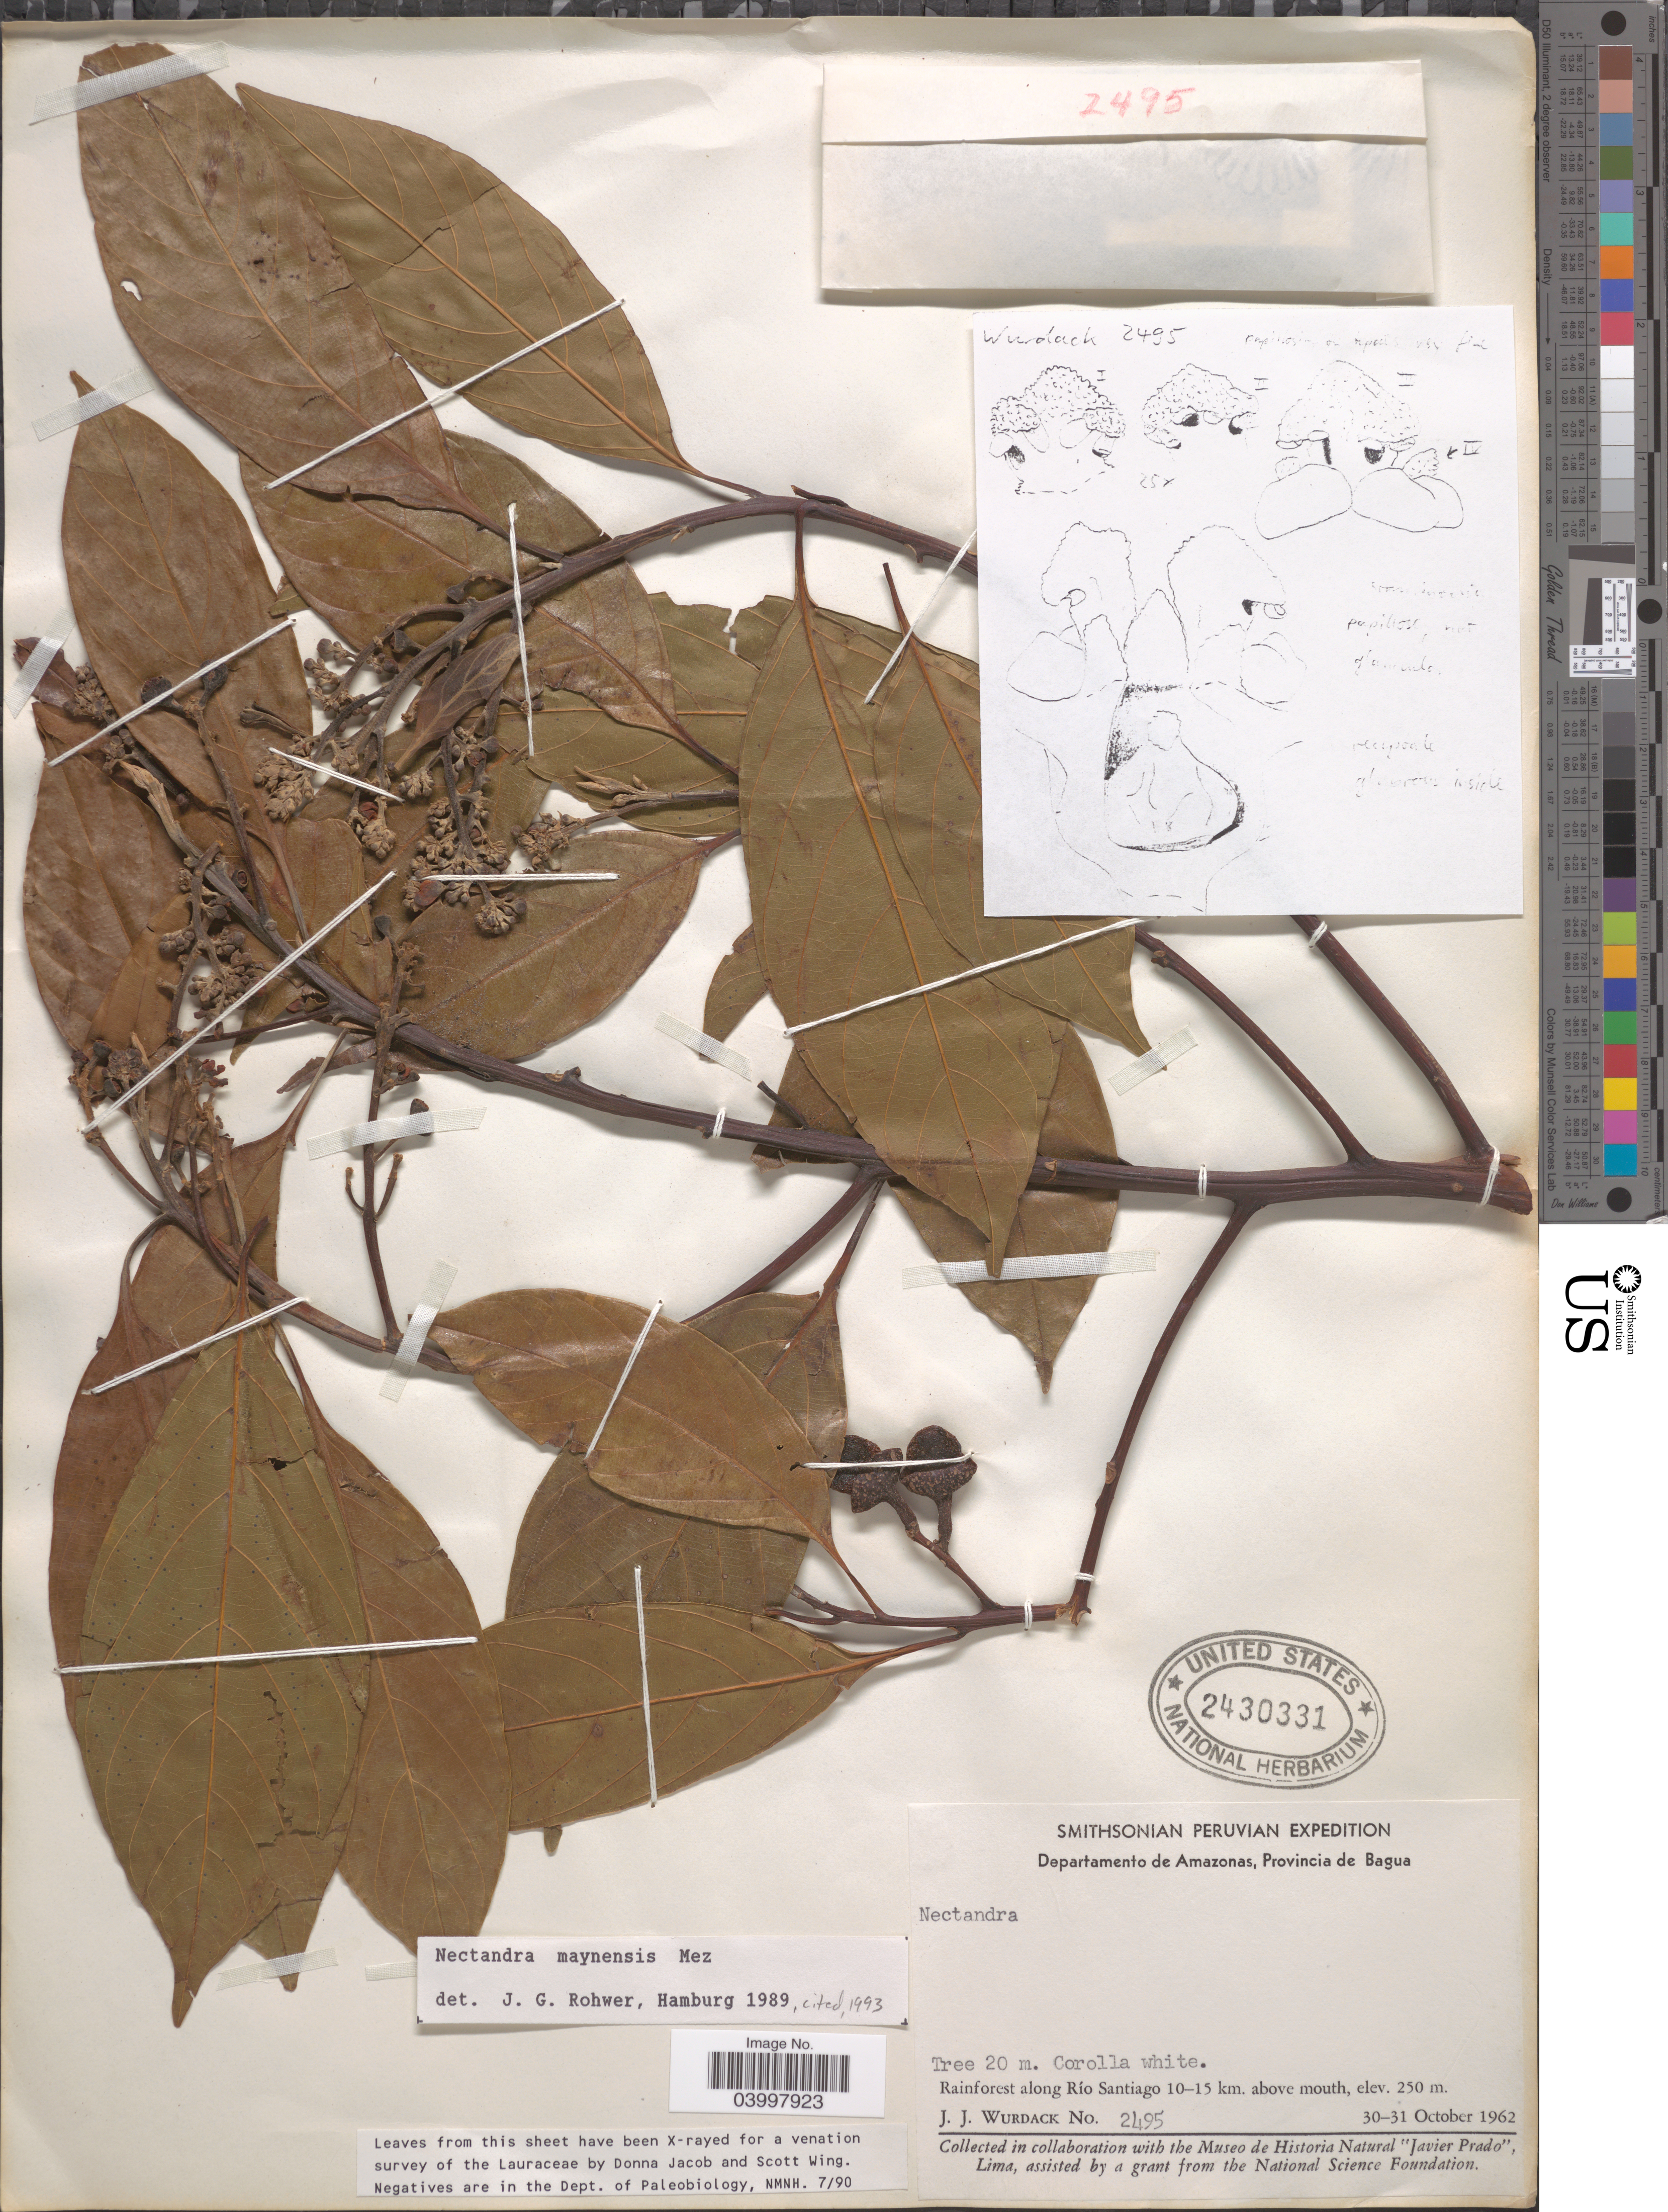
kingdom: Plantae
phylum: Tracheophyta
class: Magnoliopsida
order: Laurales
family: Lauraceae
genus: Nectandra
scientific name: Nectandra maynensis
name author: Mez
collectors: J. J. Wurdack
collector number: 2495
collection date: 1962-10-30/1962-10-31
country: Peru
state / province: Amazonas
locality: Departamento de Amazonas, Provincia de Bagua. Rainforest along Río Santiago 10-15 km. above mouth.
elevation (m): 250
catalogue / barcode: US 2430331